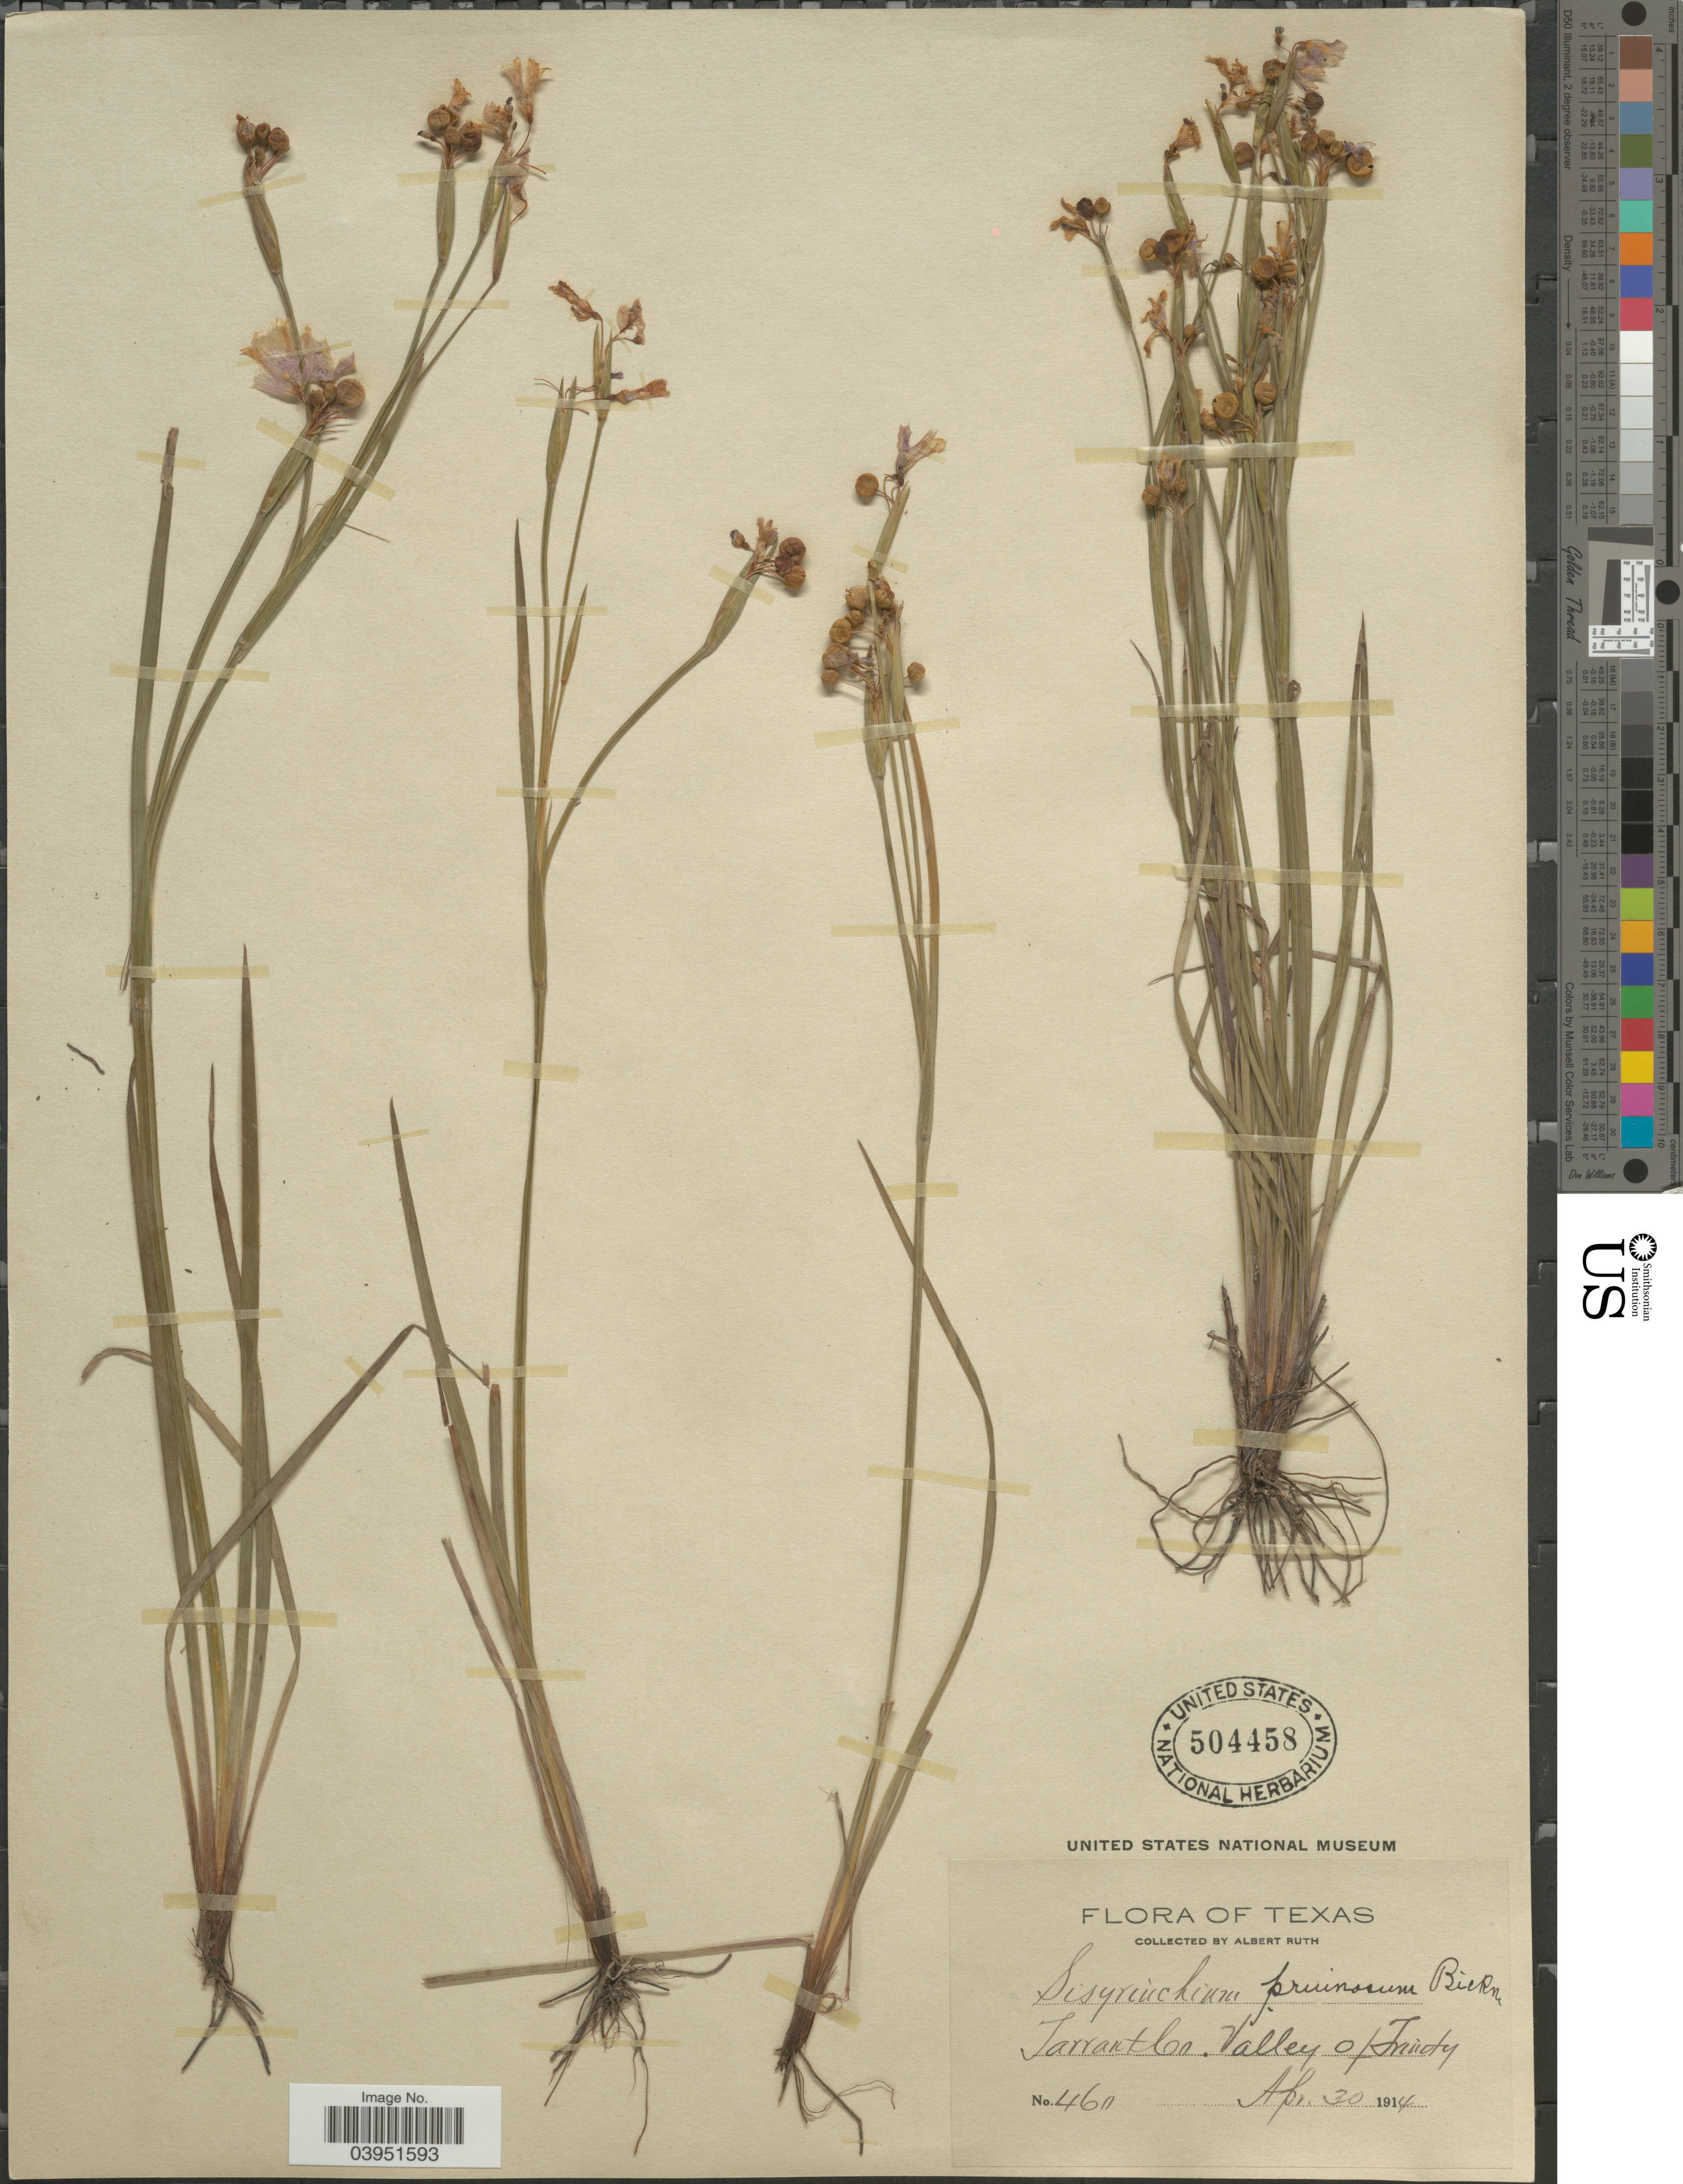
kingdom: Plantae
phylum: Tracheophyta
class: Liliopsida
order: Asparagales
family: Iridaceae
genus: Sisyrinchium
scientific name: Sisyrinchium pruinosum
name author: E.P. Bicknell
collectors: A. Ruth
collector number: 4611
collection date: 1914-04-30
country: United States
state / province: Texas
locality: Tarrant Co. Valley of Trinity.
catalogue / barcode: US 504458